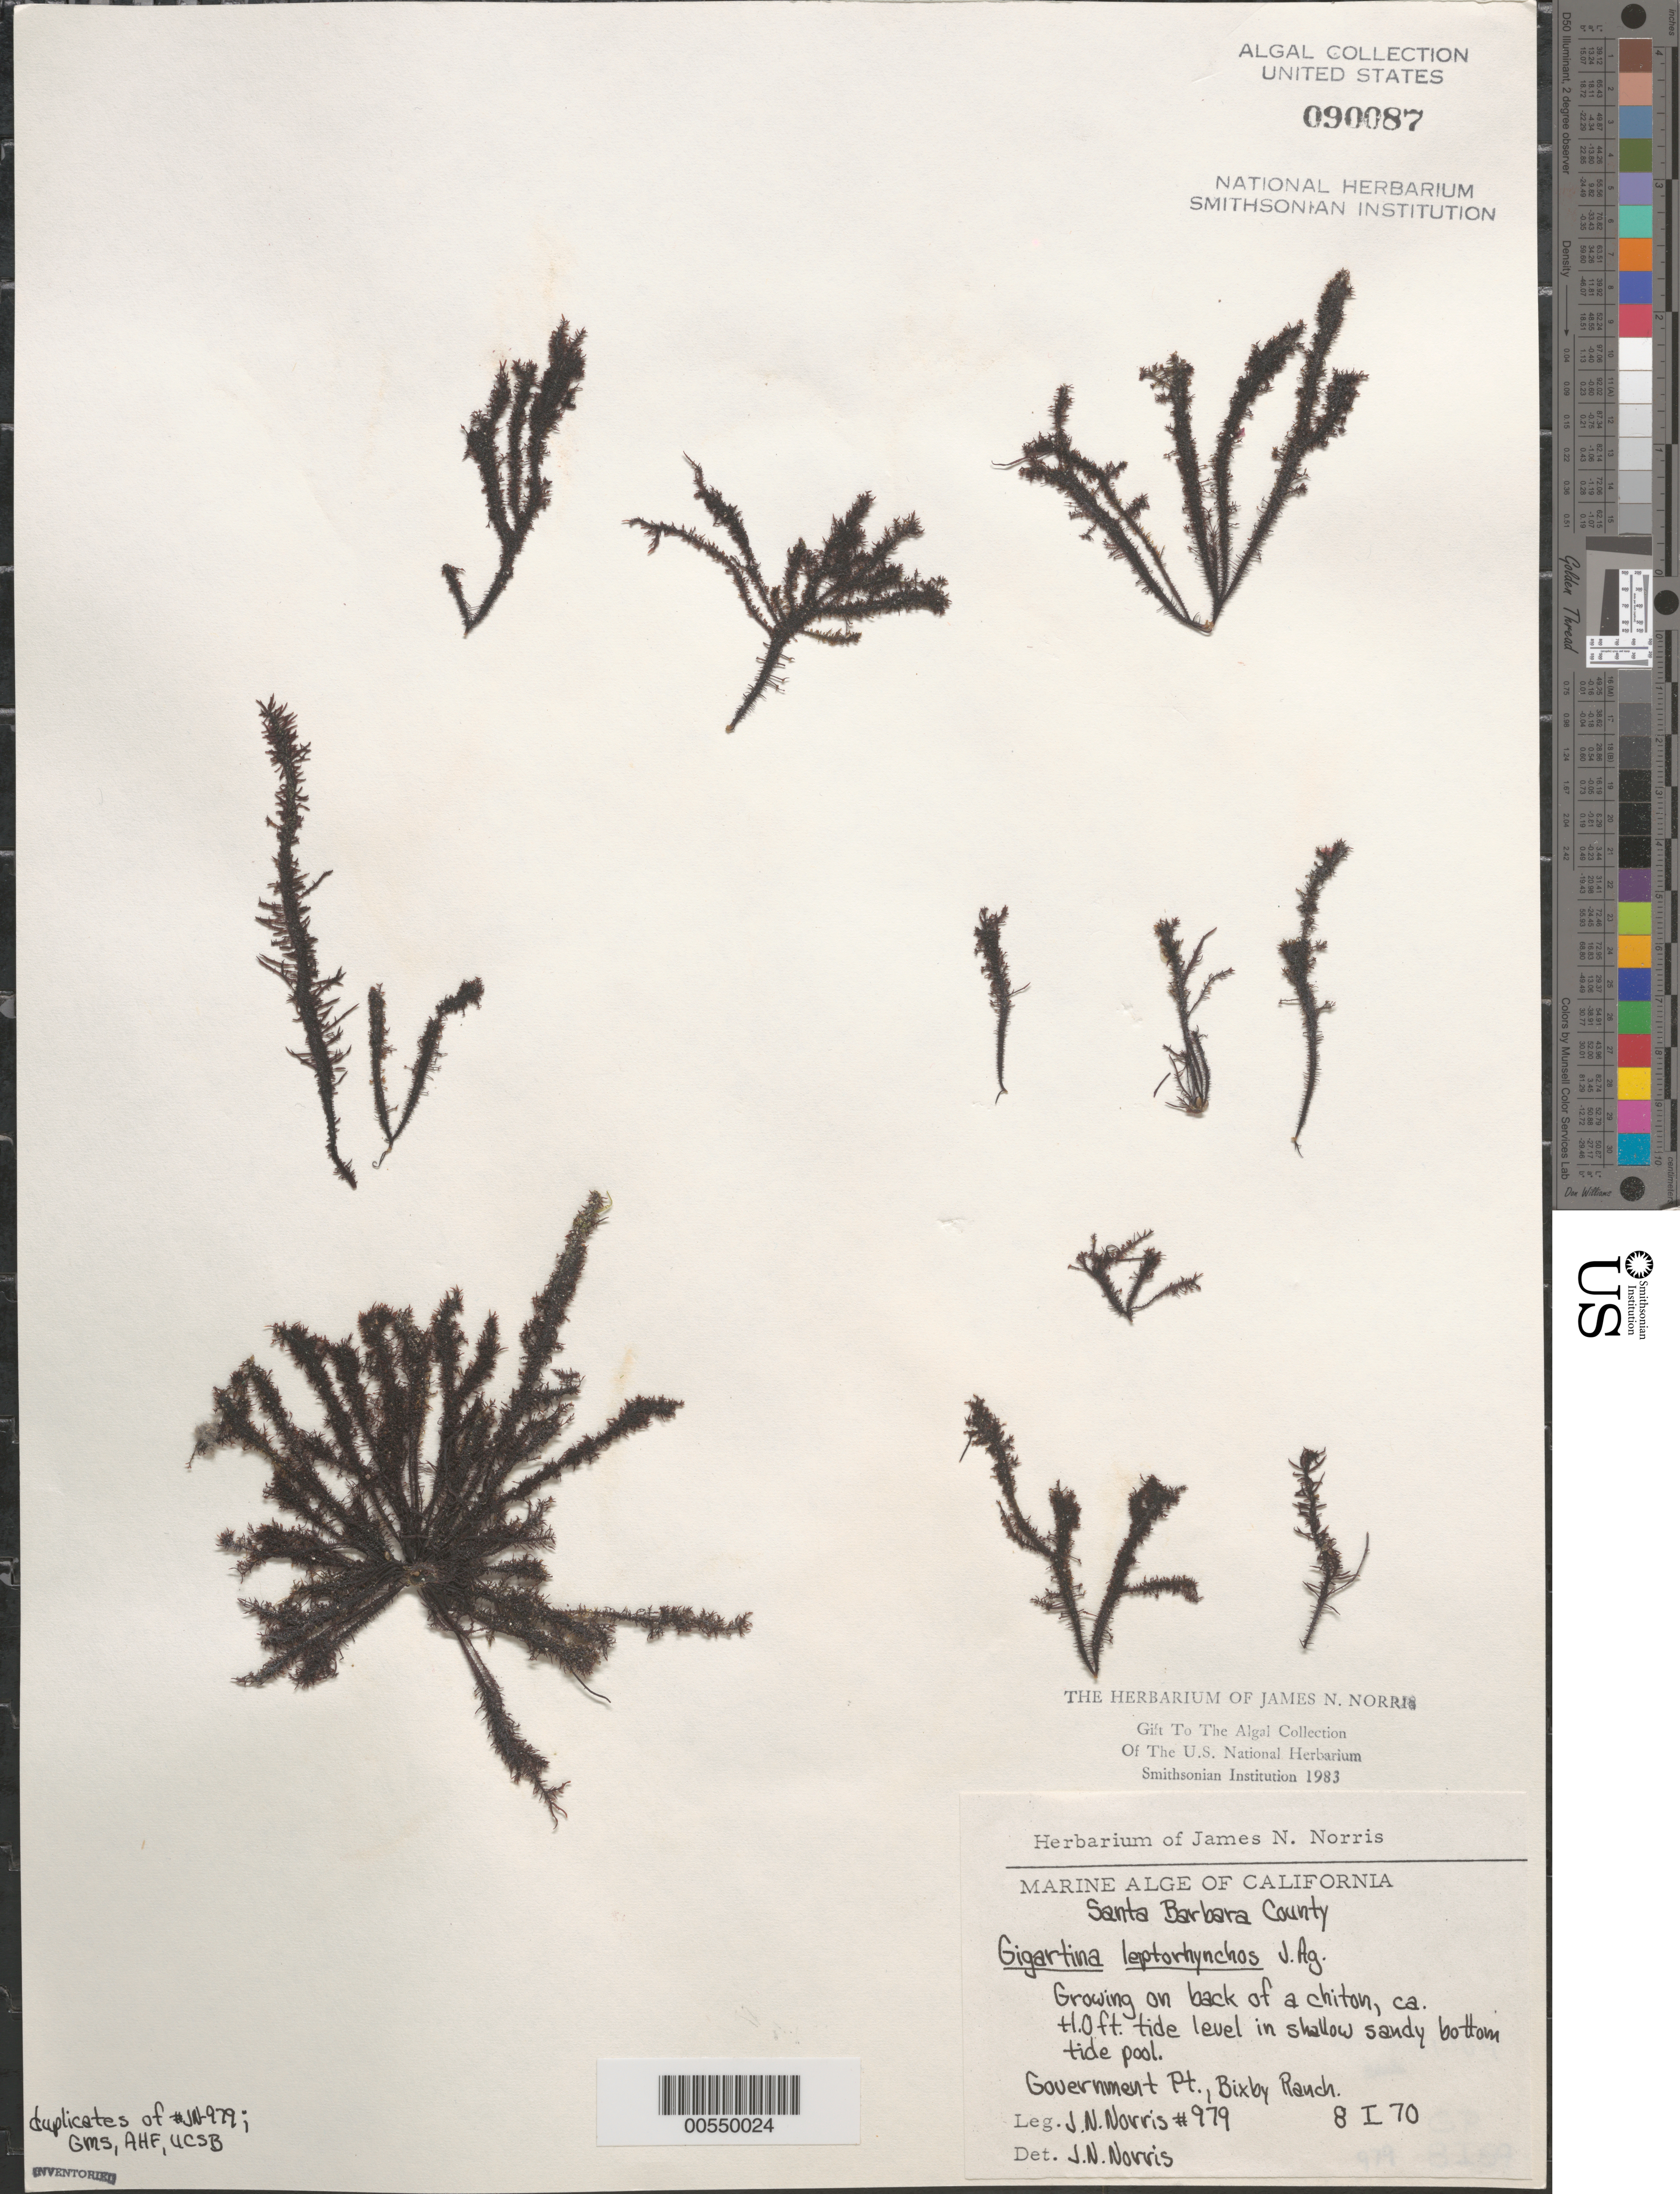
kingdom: Plantae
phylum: Rhodophyta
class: Florideophyceae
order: Gigartinales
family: Gigartinaceae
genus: Mazzaella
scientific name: Mazzaella leptorhynchos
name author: (J. Agardh) Leister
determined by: Algae name updating Project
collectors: J. N. Norris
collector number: JN-979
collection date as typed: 08 Jan 1970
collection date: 1970-01-08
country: United States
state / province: California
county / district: Santa Barbara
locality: Government Point, Bixby Ranch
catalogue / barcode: US 90087